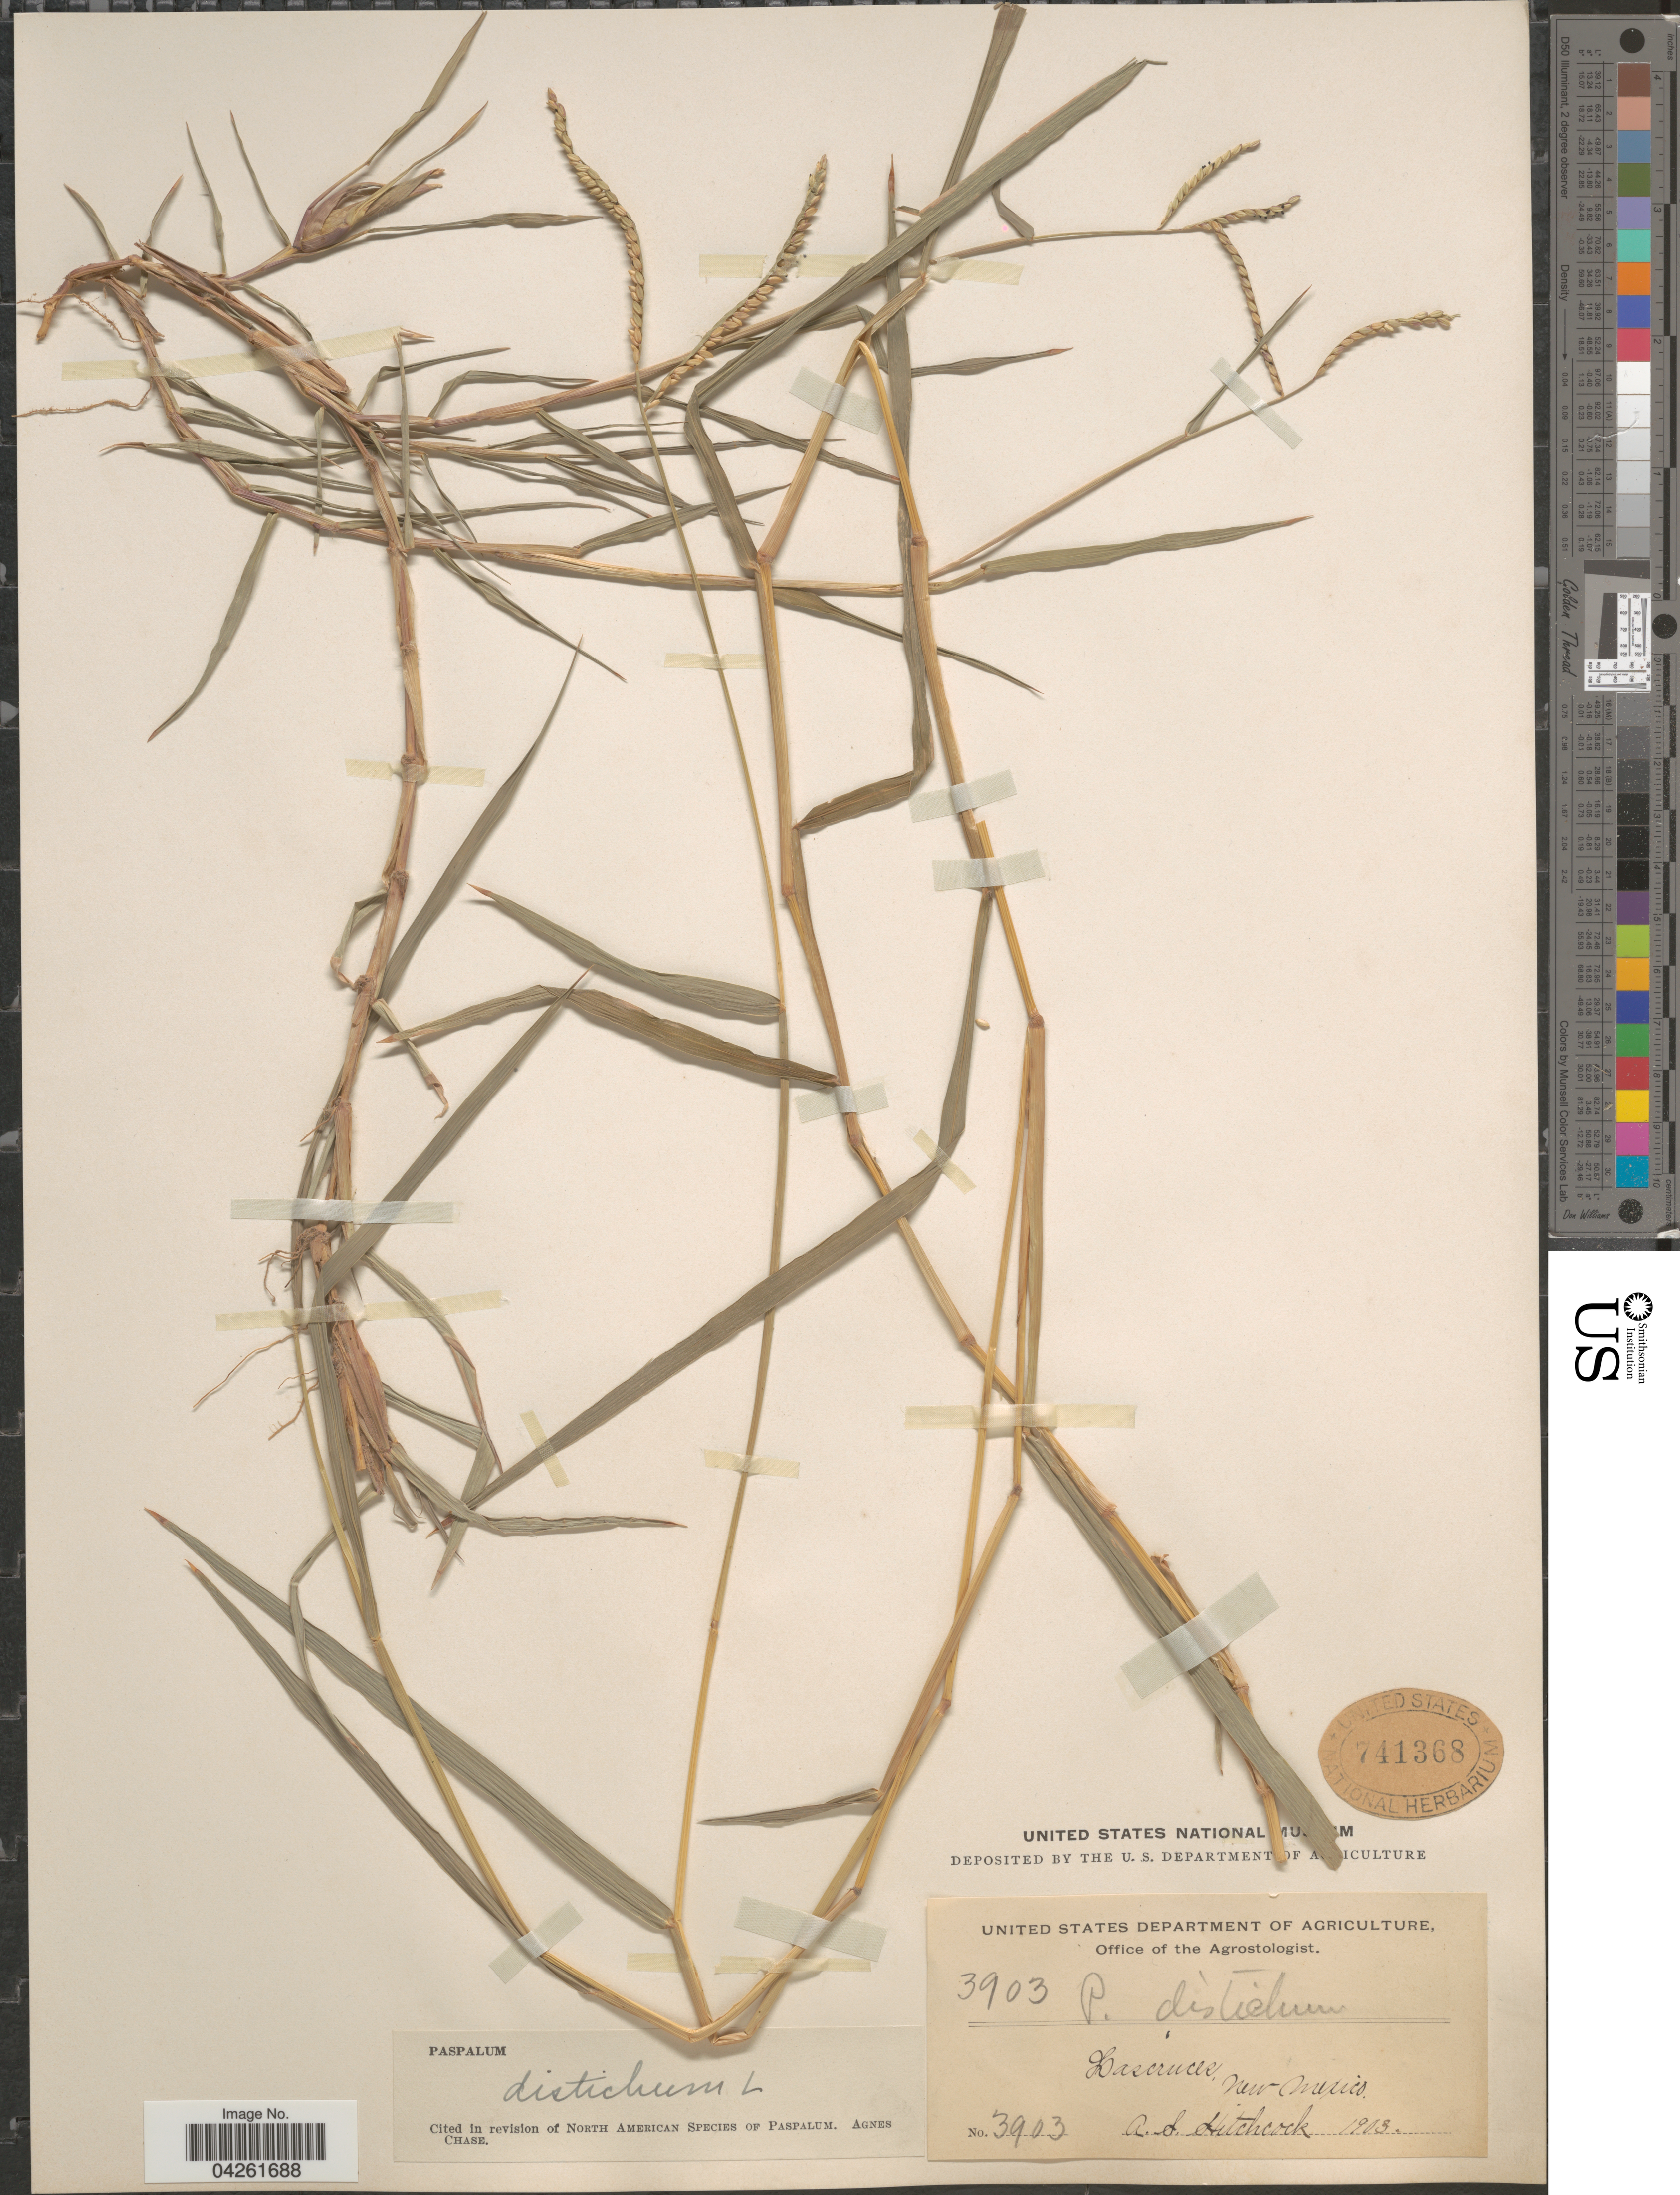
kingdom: Plantae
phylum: Tracheophyta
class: Liliopsida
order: Poales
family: Poaceae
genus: Paspalum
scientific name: Paspalum distichum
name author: L.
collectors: A. S. Hitchcock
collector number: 3903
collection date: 1903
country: United States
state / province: New Mexico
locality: Lascruces.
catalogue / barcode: US 741368